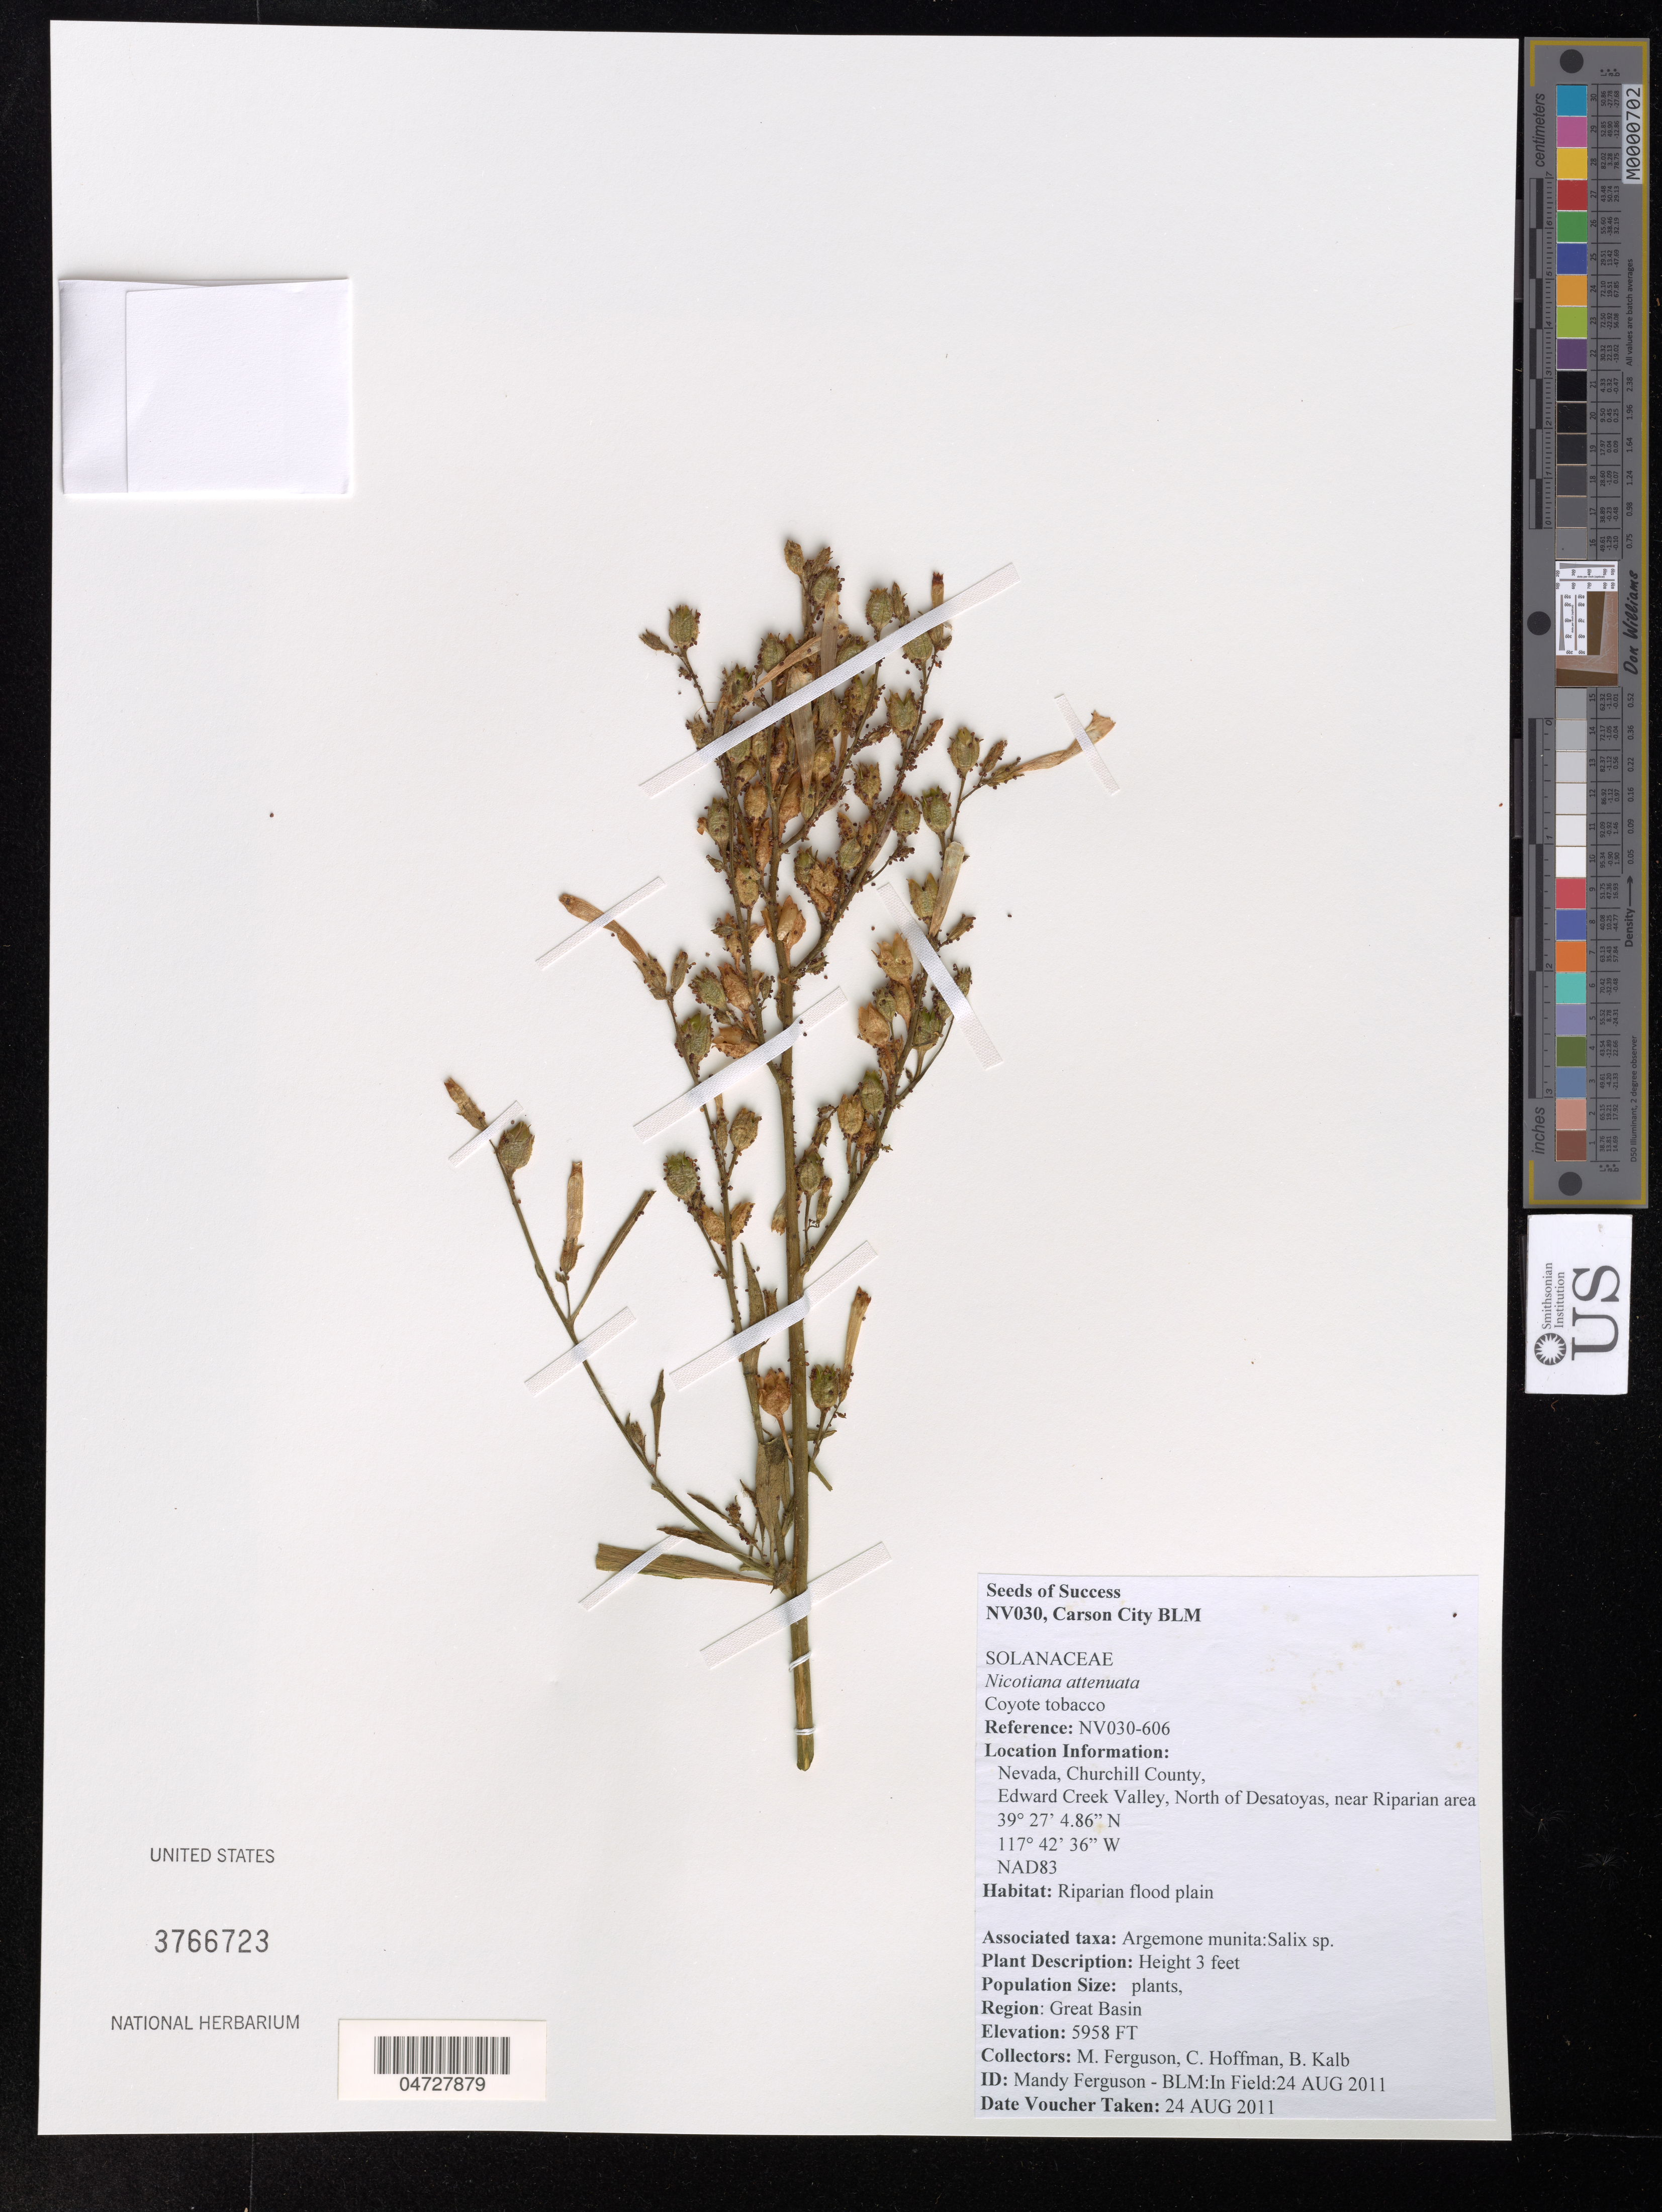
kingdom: Plantae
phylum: Tracheophyta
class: Magnoliopsida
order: Solanales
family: Solanaceae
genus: Nicotiana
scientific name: Nicotiana acaulis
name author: Speg.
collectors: M. Ferguson, C. Hoffman & B. Kalb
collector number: NV030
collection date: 2011-08-24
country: United States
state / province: Nevada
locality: Carson City BLM?. Churchill County, Edward Creek Valley, North of Desatoyas, near Riparian area.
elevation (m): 1816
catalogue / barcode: US 3766723